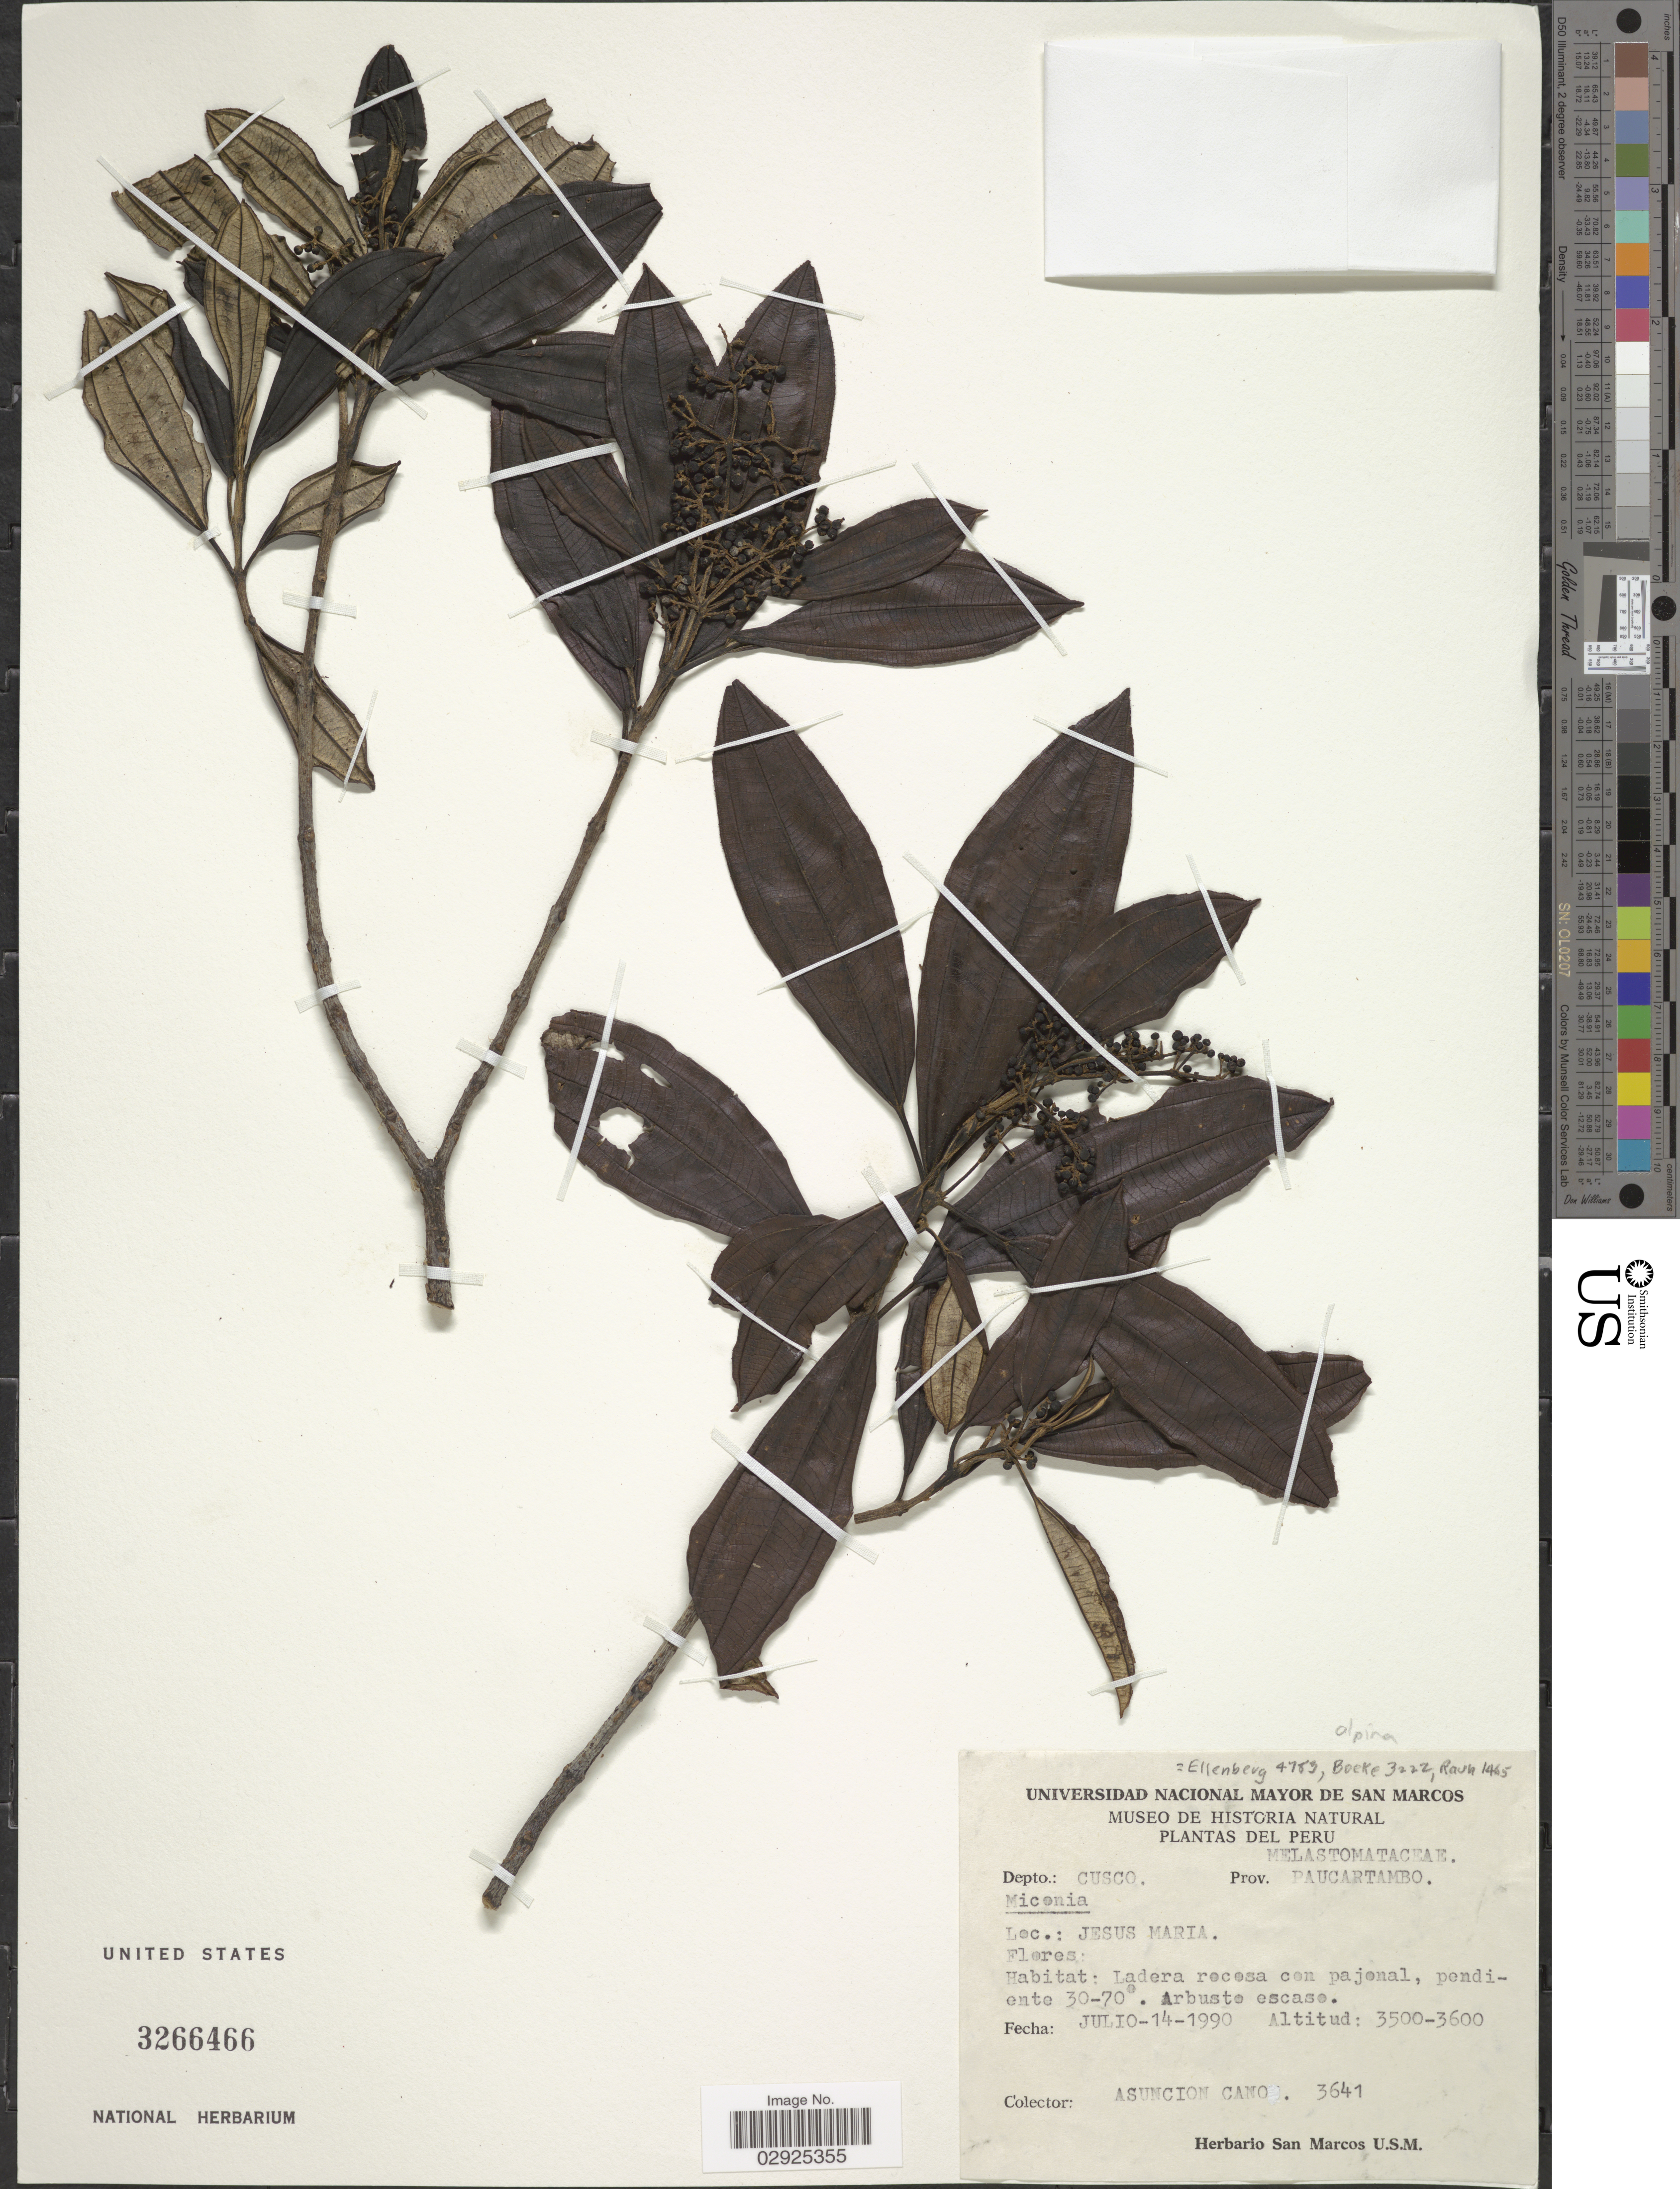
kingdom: Plantae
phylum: Tracheophyta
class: Magnoliopsida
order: Myrtales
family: Melastomataceae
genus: Miconia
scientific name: Miconia alpina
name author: Cogn.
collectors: A. Cano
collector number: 3641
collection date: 1990-07-14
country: Peru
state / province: Cusco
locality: Prov. Paucartambo, Jesus Maria.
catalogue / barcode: US 3266466